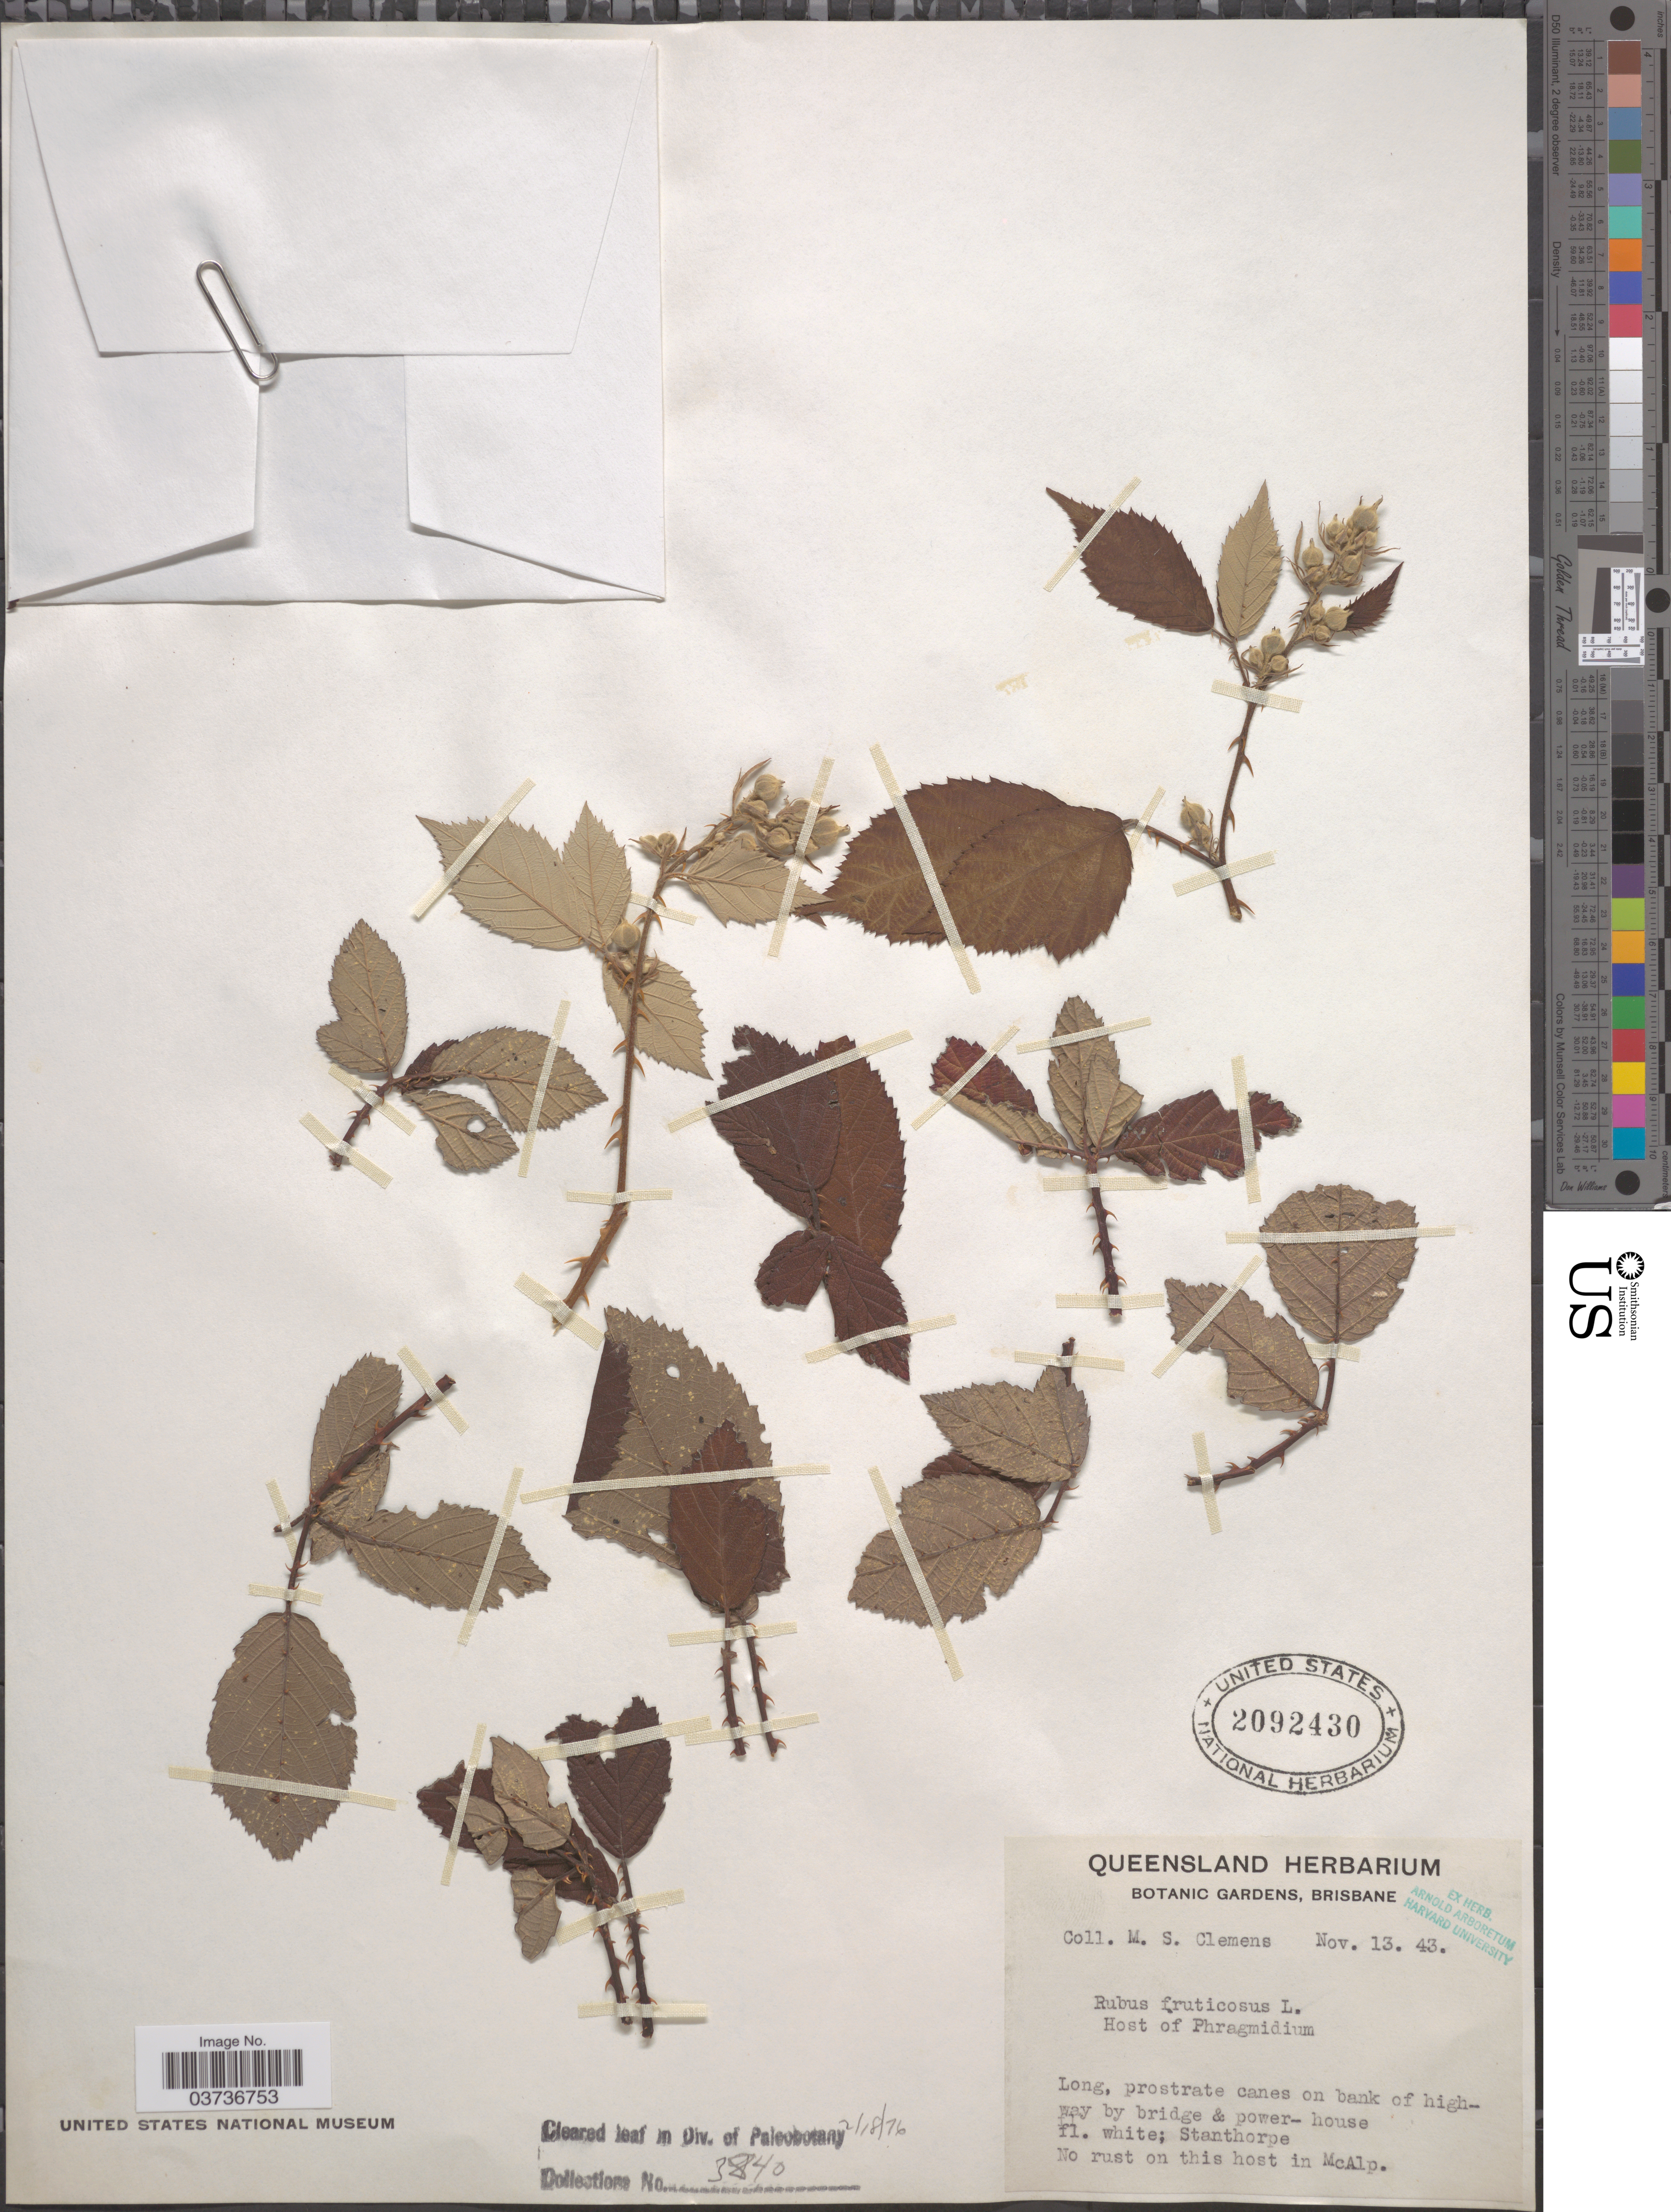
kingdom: Plantae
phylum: Tracheophyta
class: Magnoliopsida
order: Rosales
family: Rosaceae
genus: Rubus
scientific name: Rubus fruticosus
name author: L.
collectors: M. S. Clemens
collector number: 3840*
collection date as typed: Transcribed d/m/y: 13/11/43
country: Australia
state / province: Queensland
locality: Long, prostrate canes on bank of highway by bridge & power-house.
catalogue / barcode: US 2092430